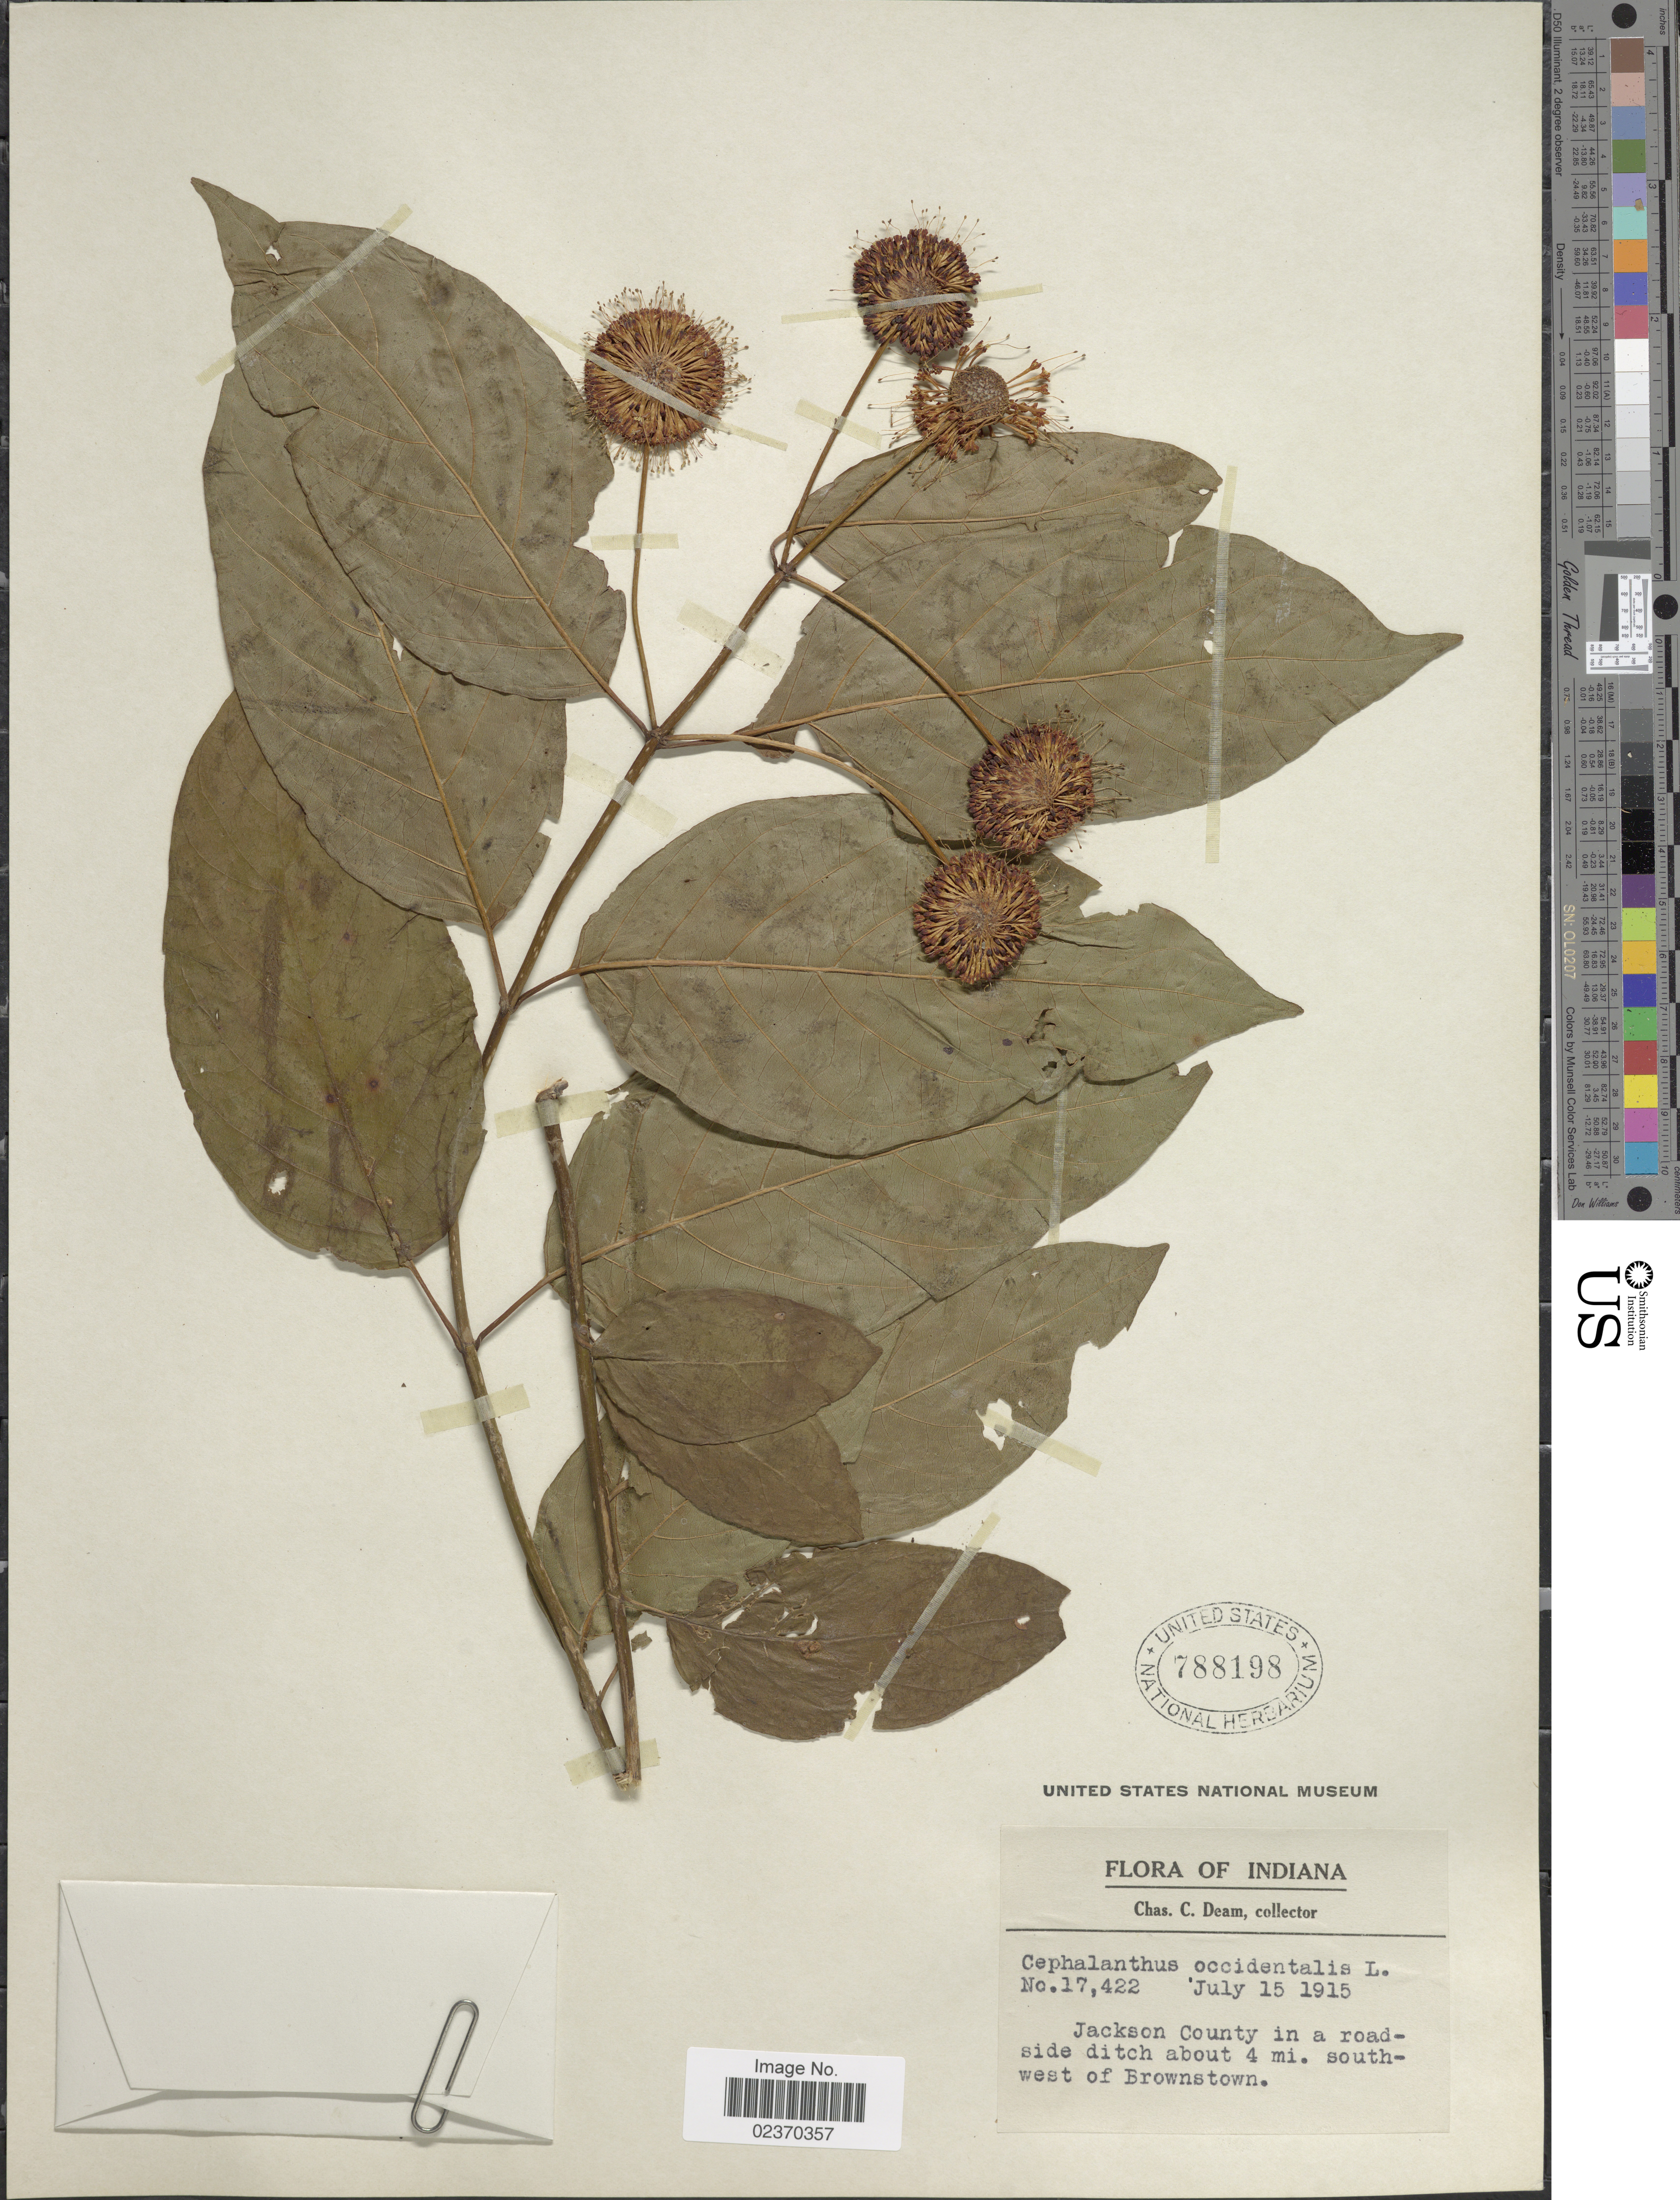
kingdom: Plantae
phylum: Tracheophyta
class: Magnoliopsida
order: Gentianales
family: Rubiaceae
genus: Cephalanthus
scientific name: Cephalanthus occidentalis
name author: L.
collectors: C. C. Deam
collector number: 17422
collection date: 1915-07-15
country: United States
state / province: Indiana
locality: Jackson County in a roadside ditch about 4 mi. southwest of Brownstown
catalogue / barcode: US 788198